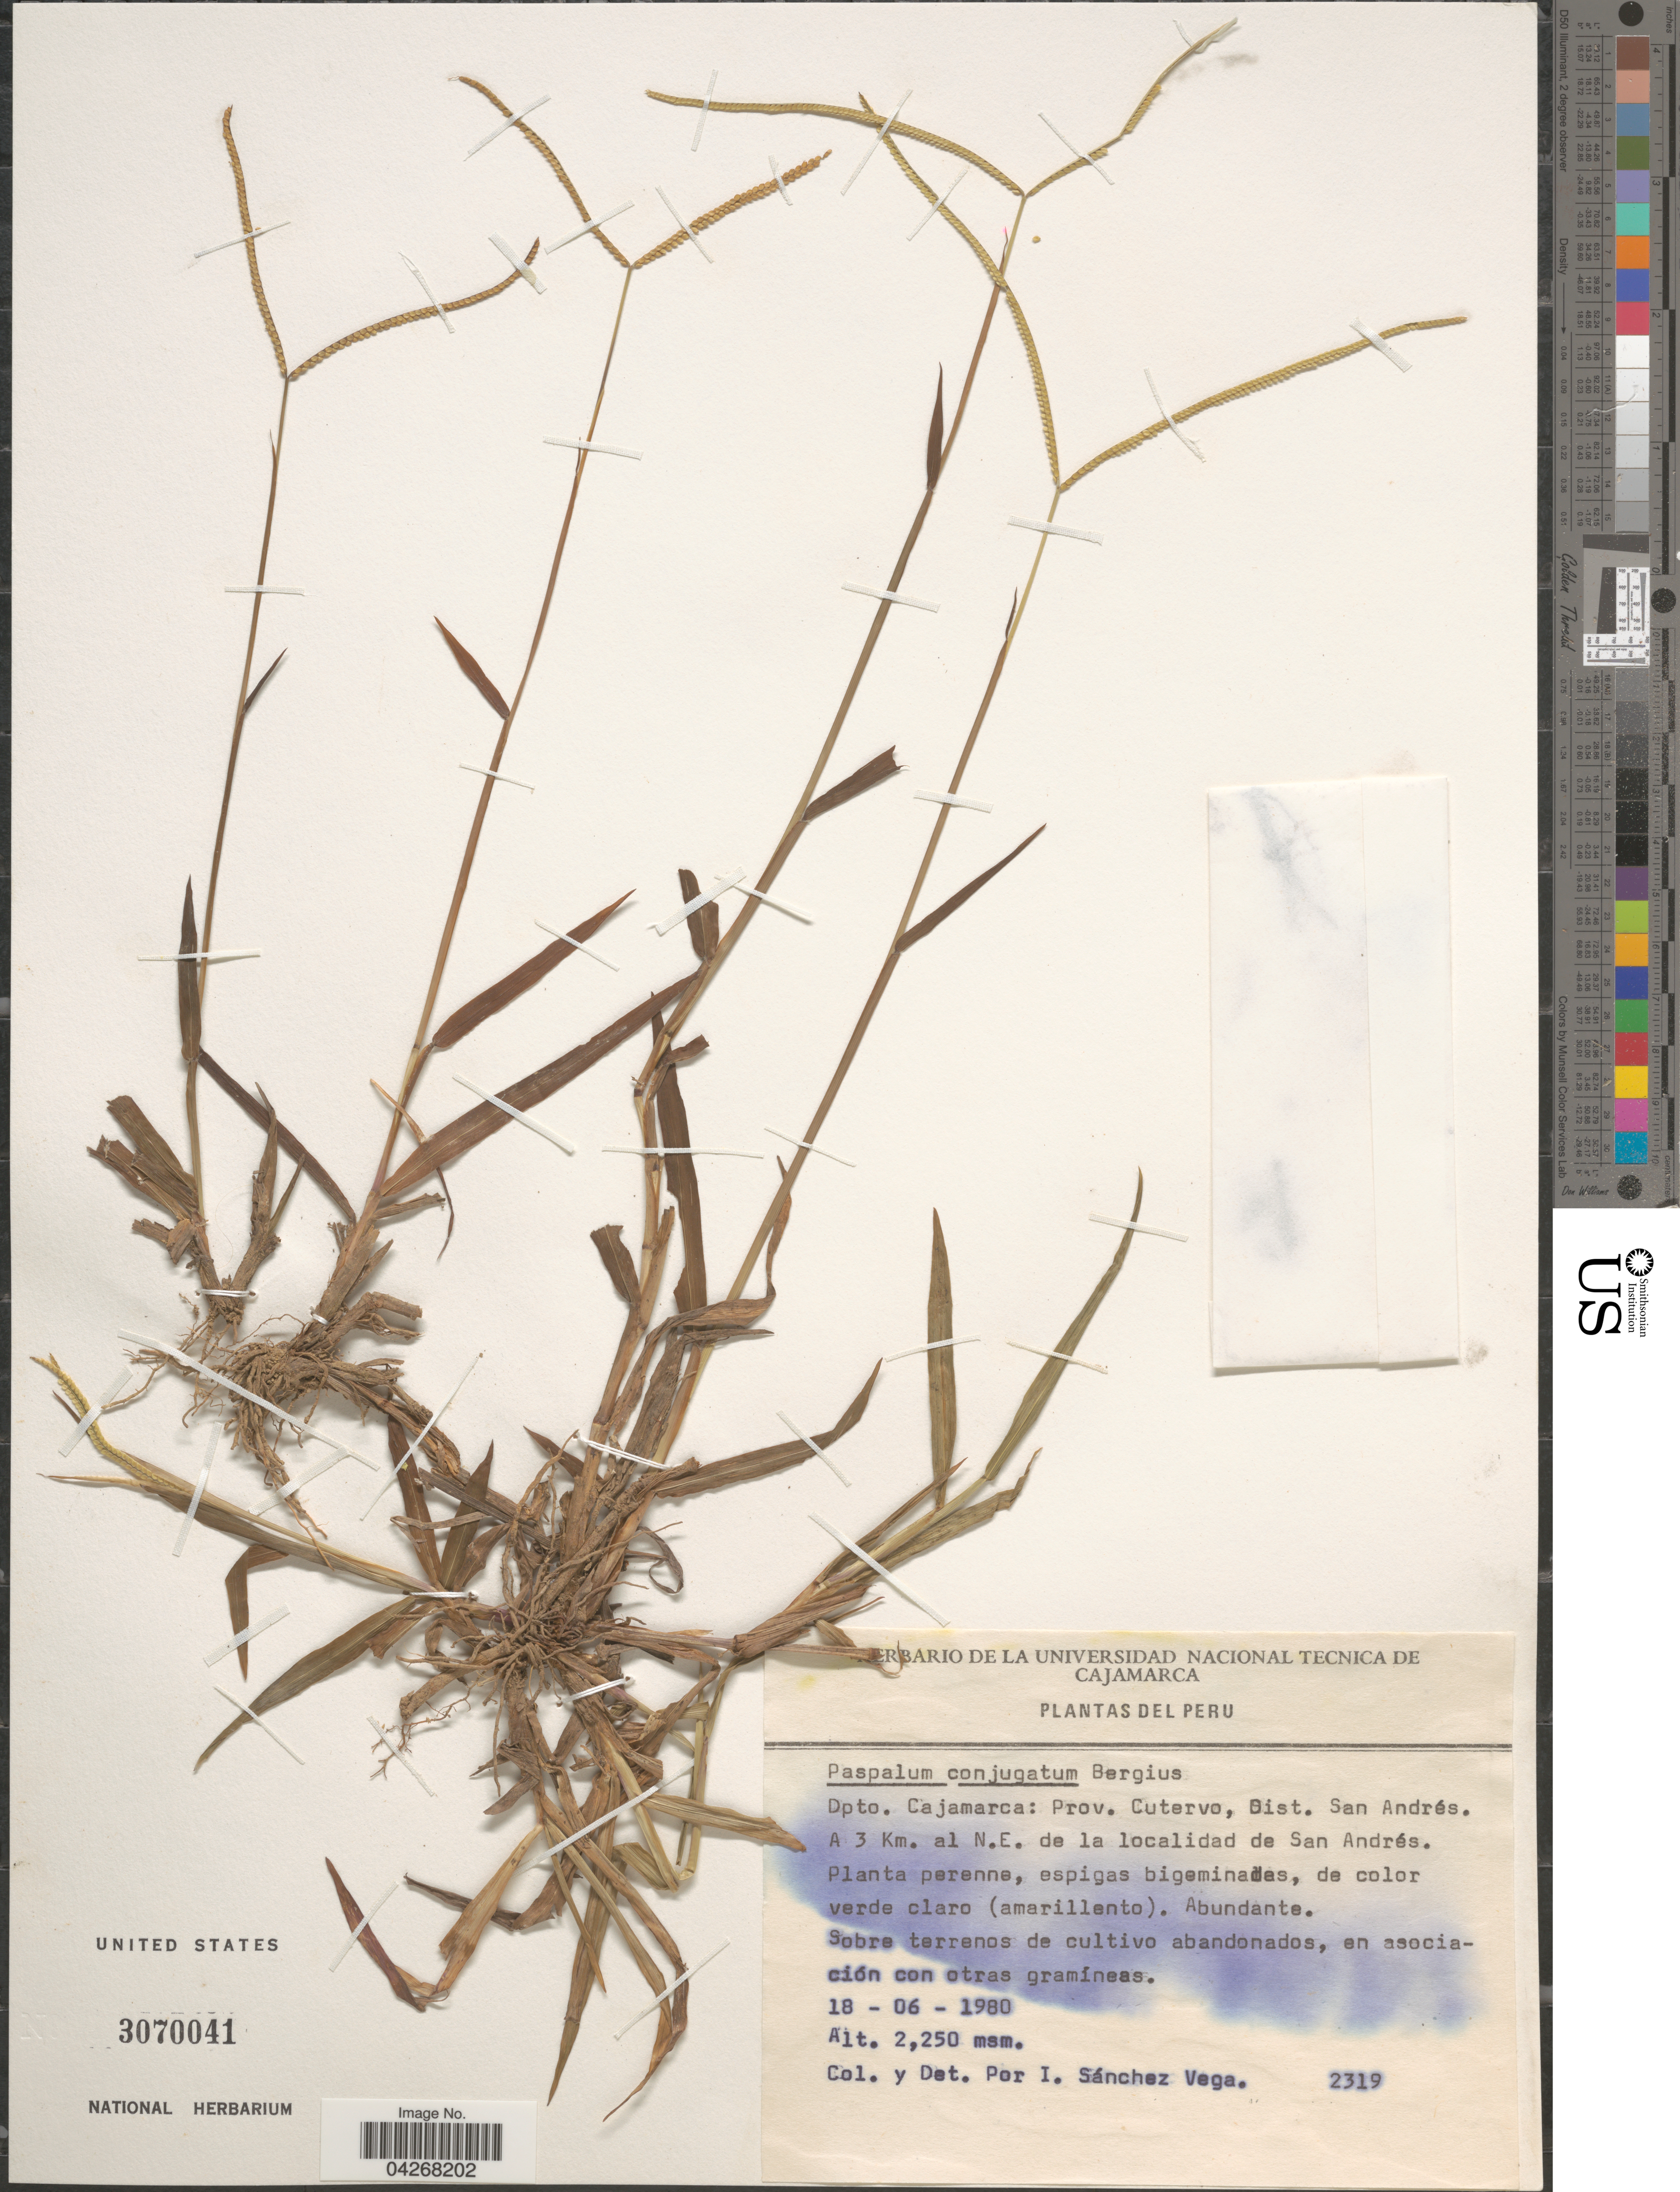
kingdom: Plantae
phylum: Tracheophyta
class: Liliopsida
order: Poales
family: Poaceae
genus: Paspalum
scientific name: Paspalum conjugatum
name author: P.J. Bergius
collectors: I. Sánchez Vega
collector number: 2319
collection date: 1980-06-18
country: Peru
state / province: Cajamarca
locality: Dpto. Cajamarca: Prov. Cutervo, Dist. San Andrés. A 3 Km. al N.E. de la localidad de San Andrés.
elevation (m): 2250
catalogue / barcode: US 3070041